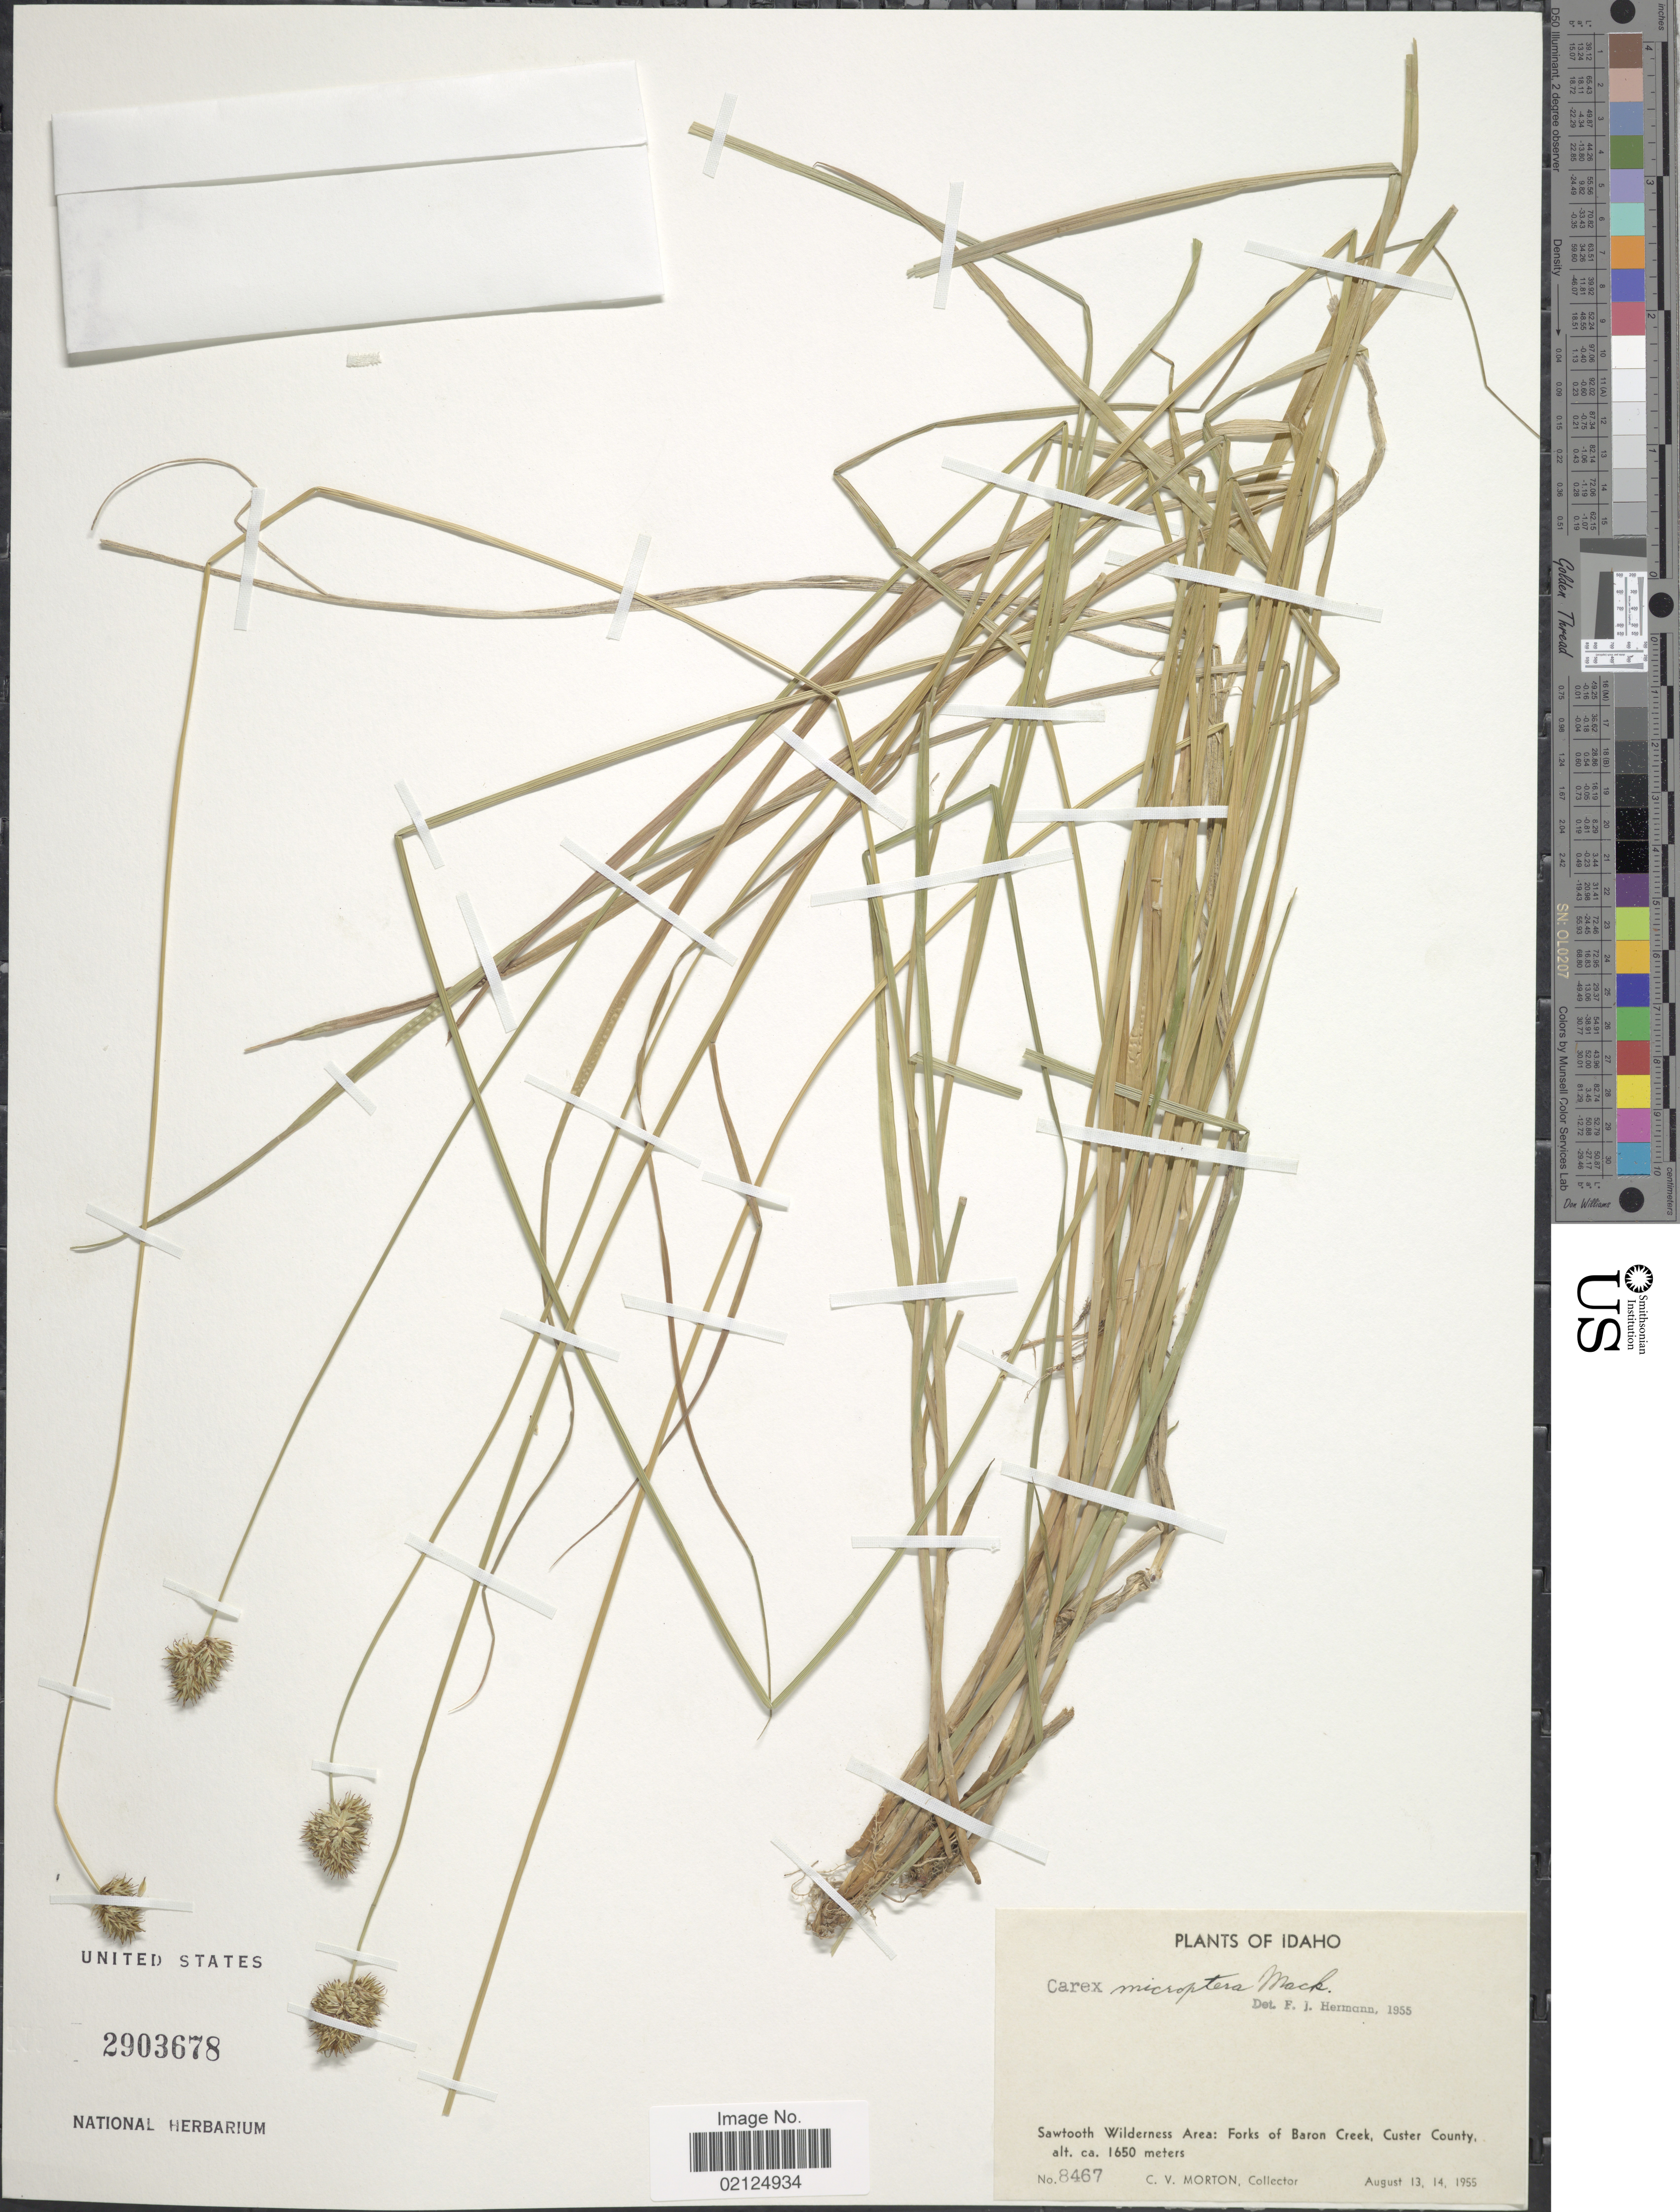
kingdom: Plantae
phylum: Tracheophyta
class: Liliopsida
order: Poales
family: Cyperaceae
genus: Carex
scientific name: Carex microptera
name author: Mack.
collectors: C. V. Morton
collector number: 8467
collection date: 1955-08-13/1955-08-14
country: United States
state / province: Idaho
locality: Sawtooth Wilderness Area: Forks of Baron Creek, Custer County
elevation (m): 1650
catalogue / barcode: US 2903678